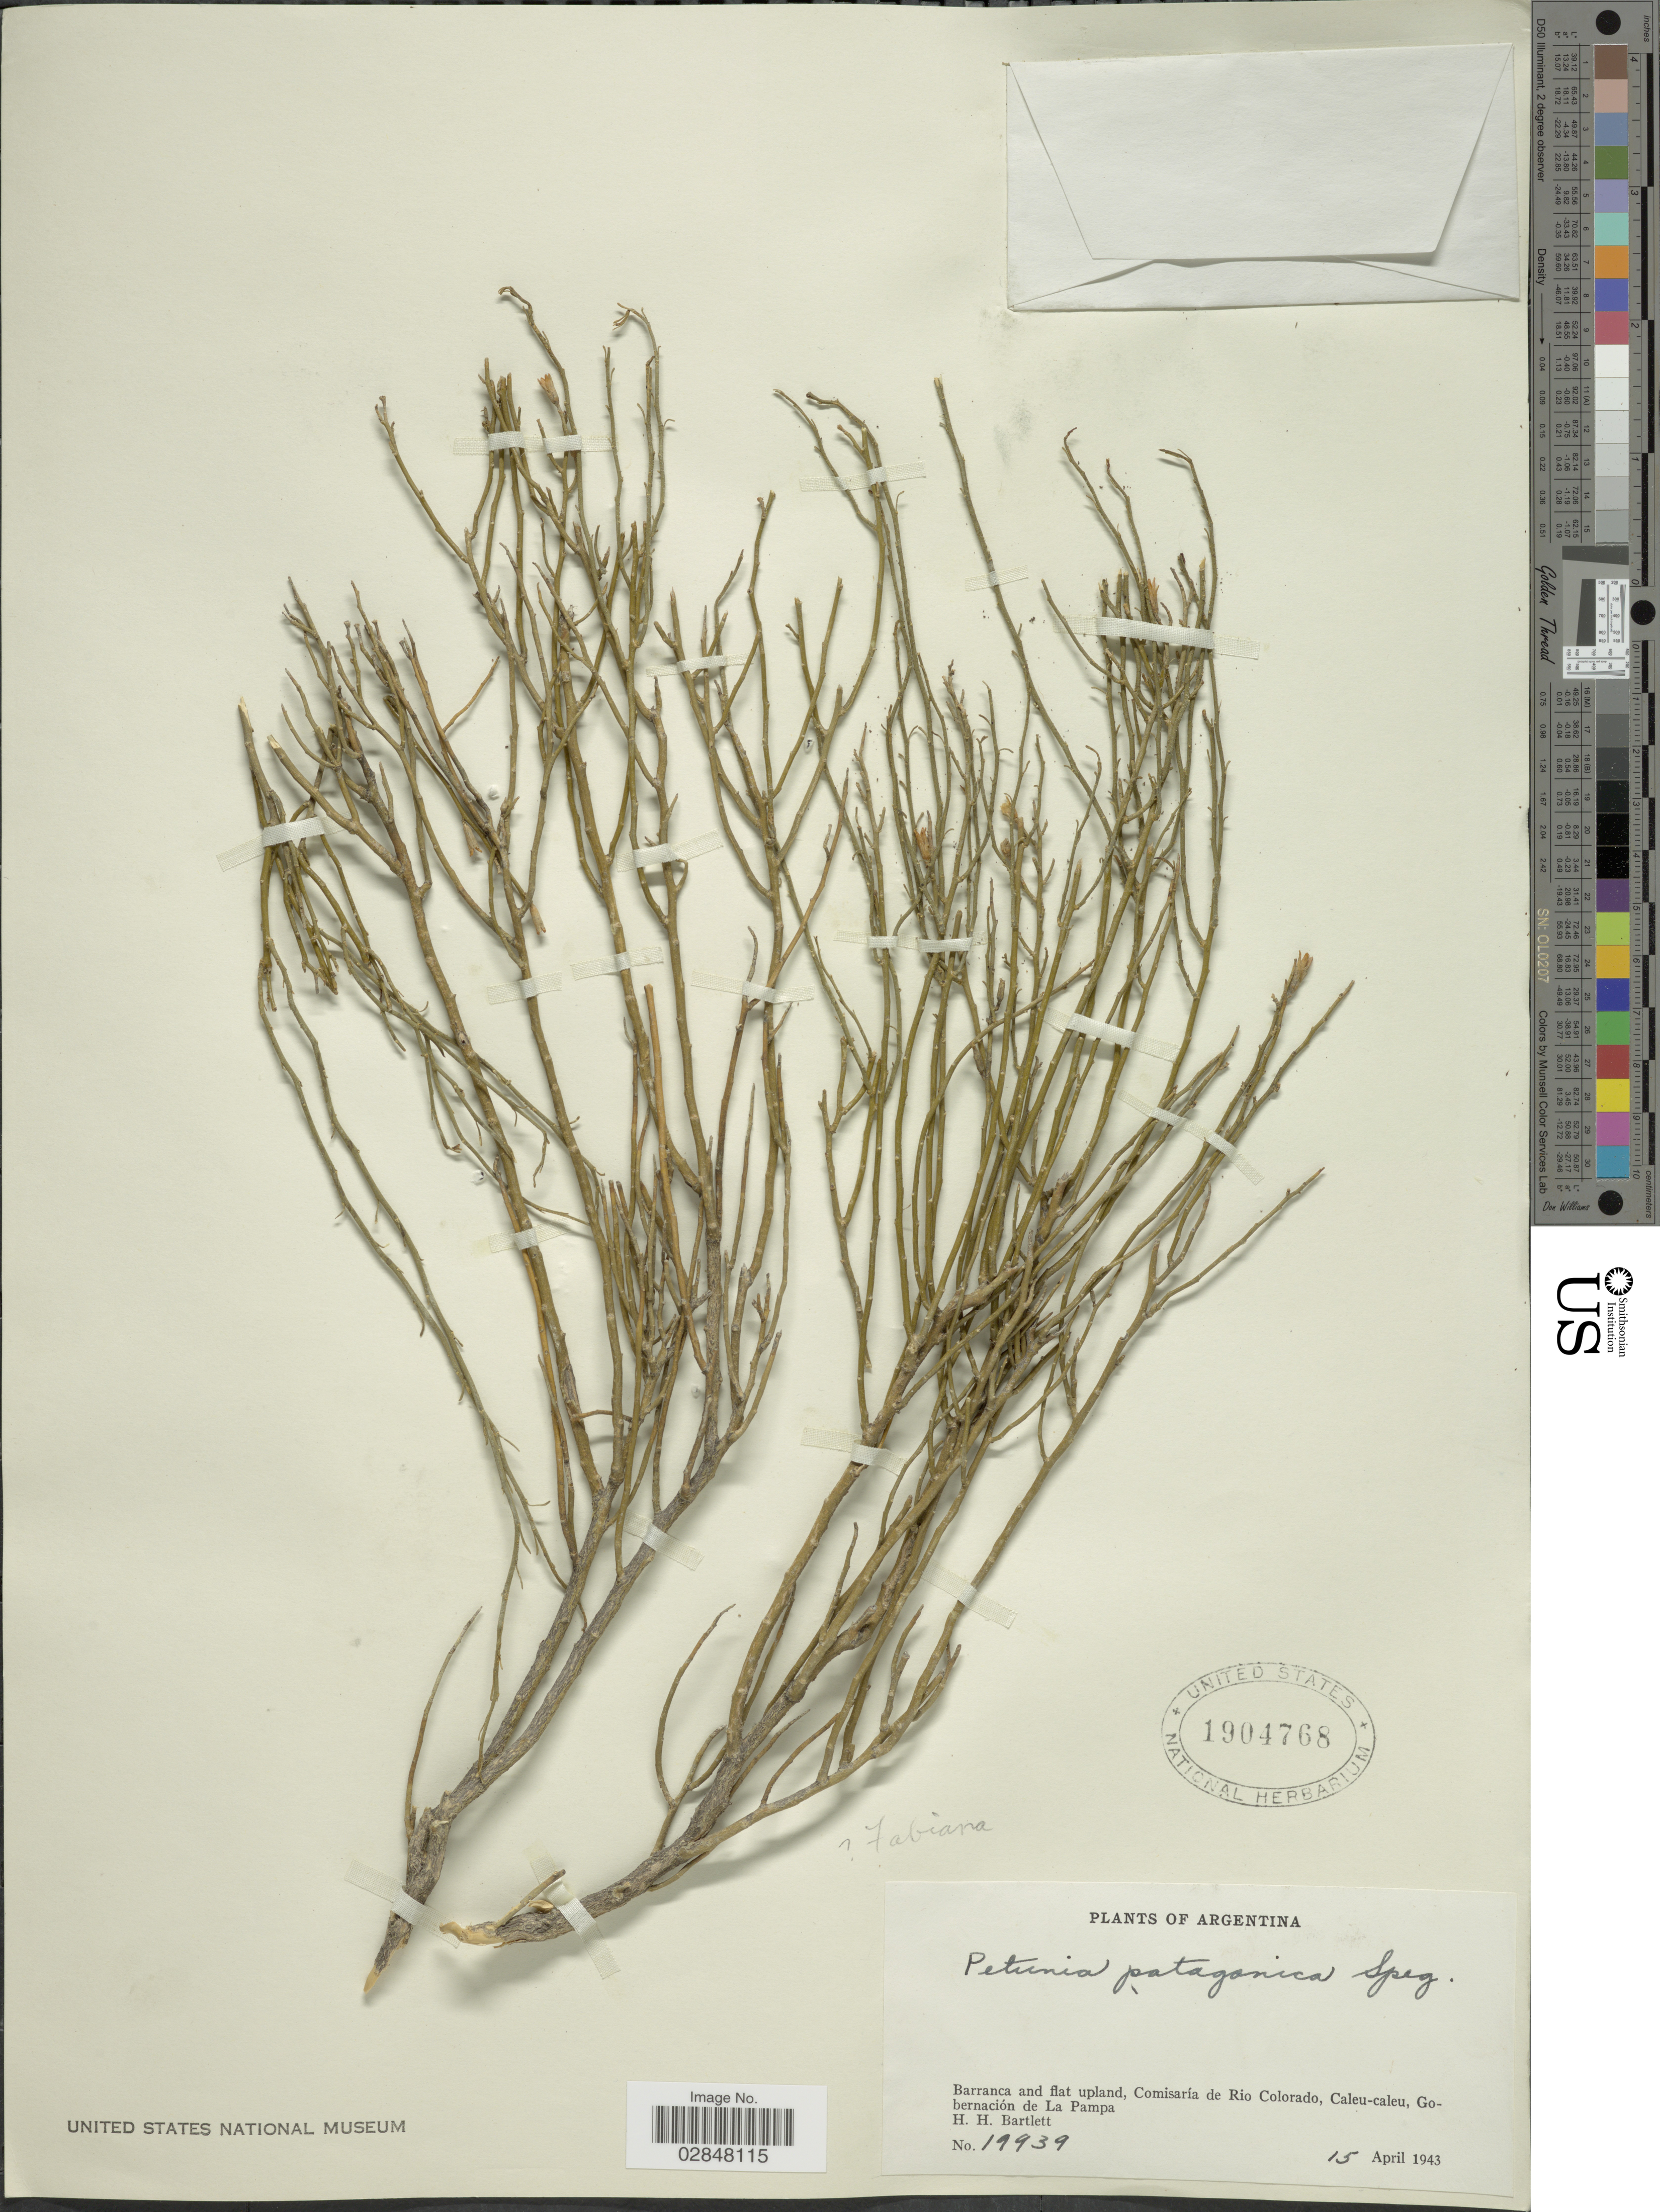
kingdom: Plantae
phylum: Tracheophyta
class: Magnoliopsida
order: Solanales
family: Solanaceae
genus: Petunia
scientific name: Petunia patagonica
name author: Millan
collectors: H. H. Bartlett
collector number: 19939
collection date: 1943-04-15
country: Argentina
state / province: La Pampa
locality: Barranca and flat upland, Comisaría deRio Colorado, Caleu-caleu, Gobernacíon de La Pampa.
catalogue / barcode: US 1904768